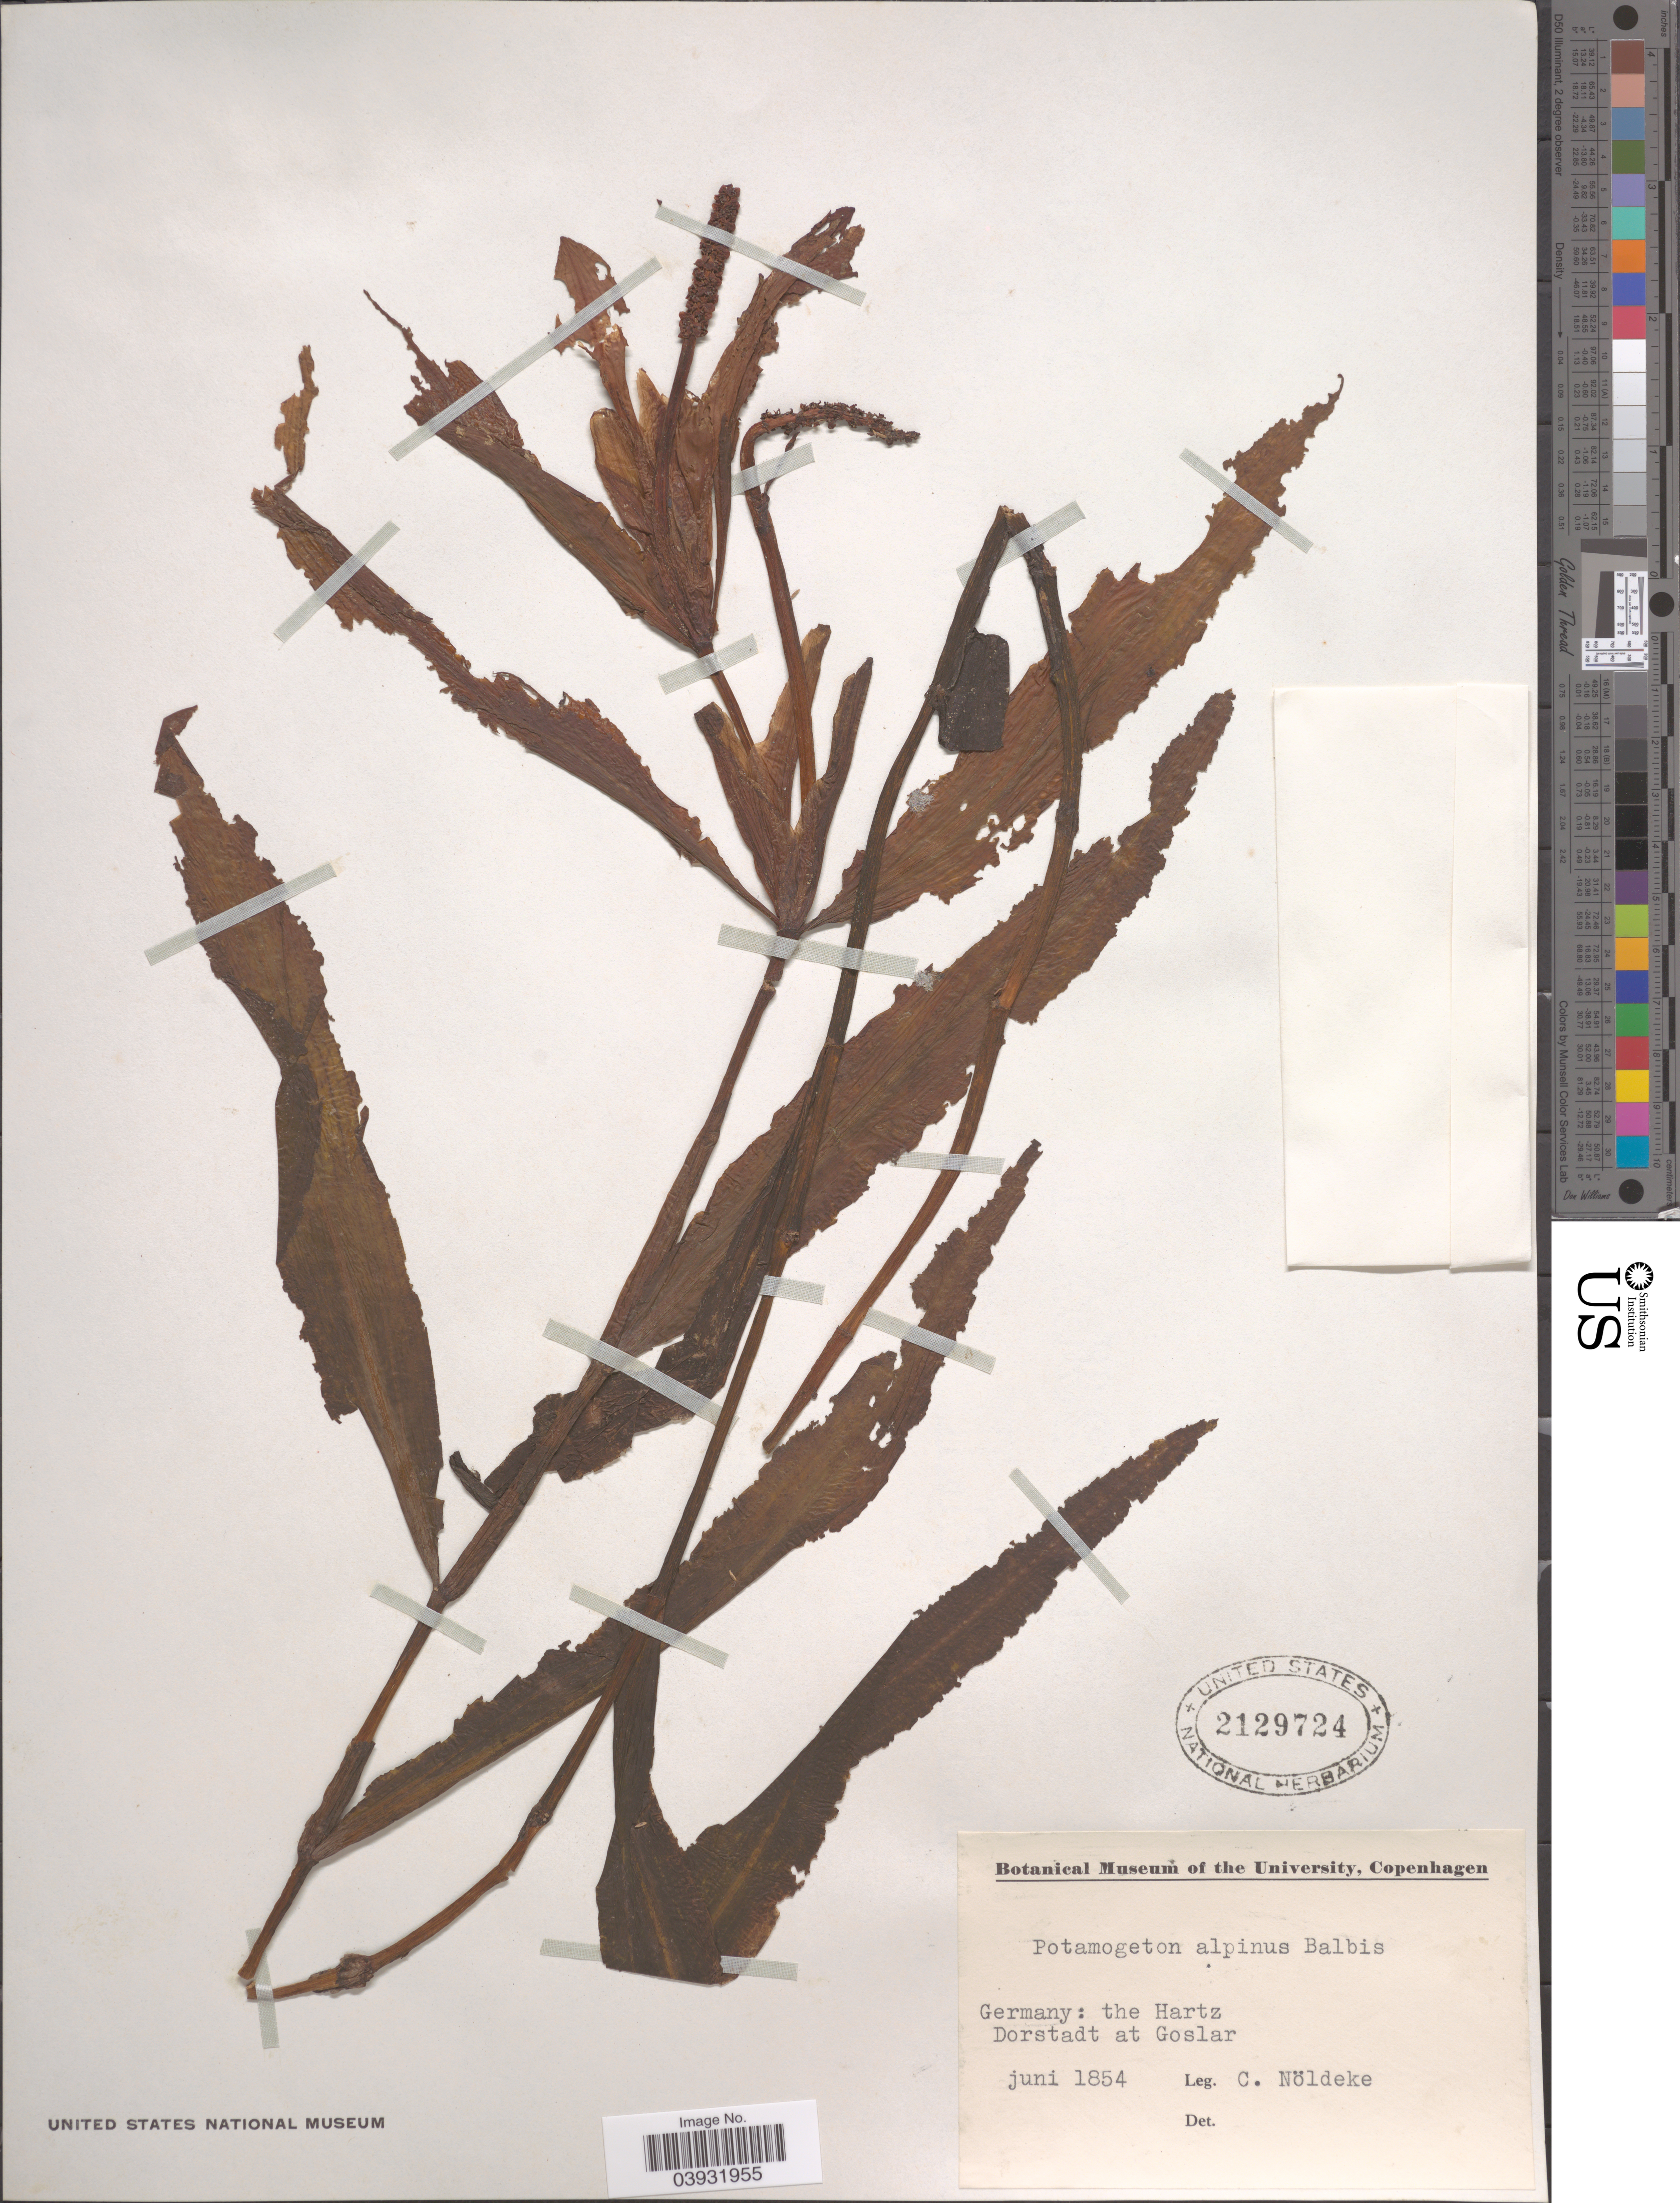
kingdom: Plantae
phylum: Tracheophyta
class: Liliopsida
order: Alismatales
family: Potamogetonaceae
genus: Potamogeton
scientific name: Potamogeton alpinus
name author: Balb.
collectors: C. Noldeke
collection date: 1854-06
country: Germany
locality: The Hartz Dorstadt at Goslar.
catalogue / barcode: US 2129724